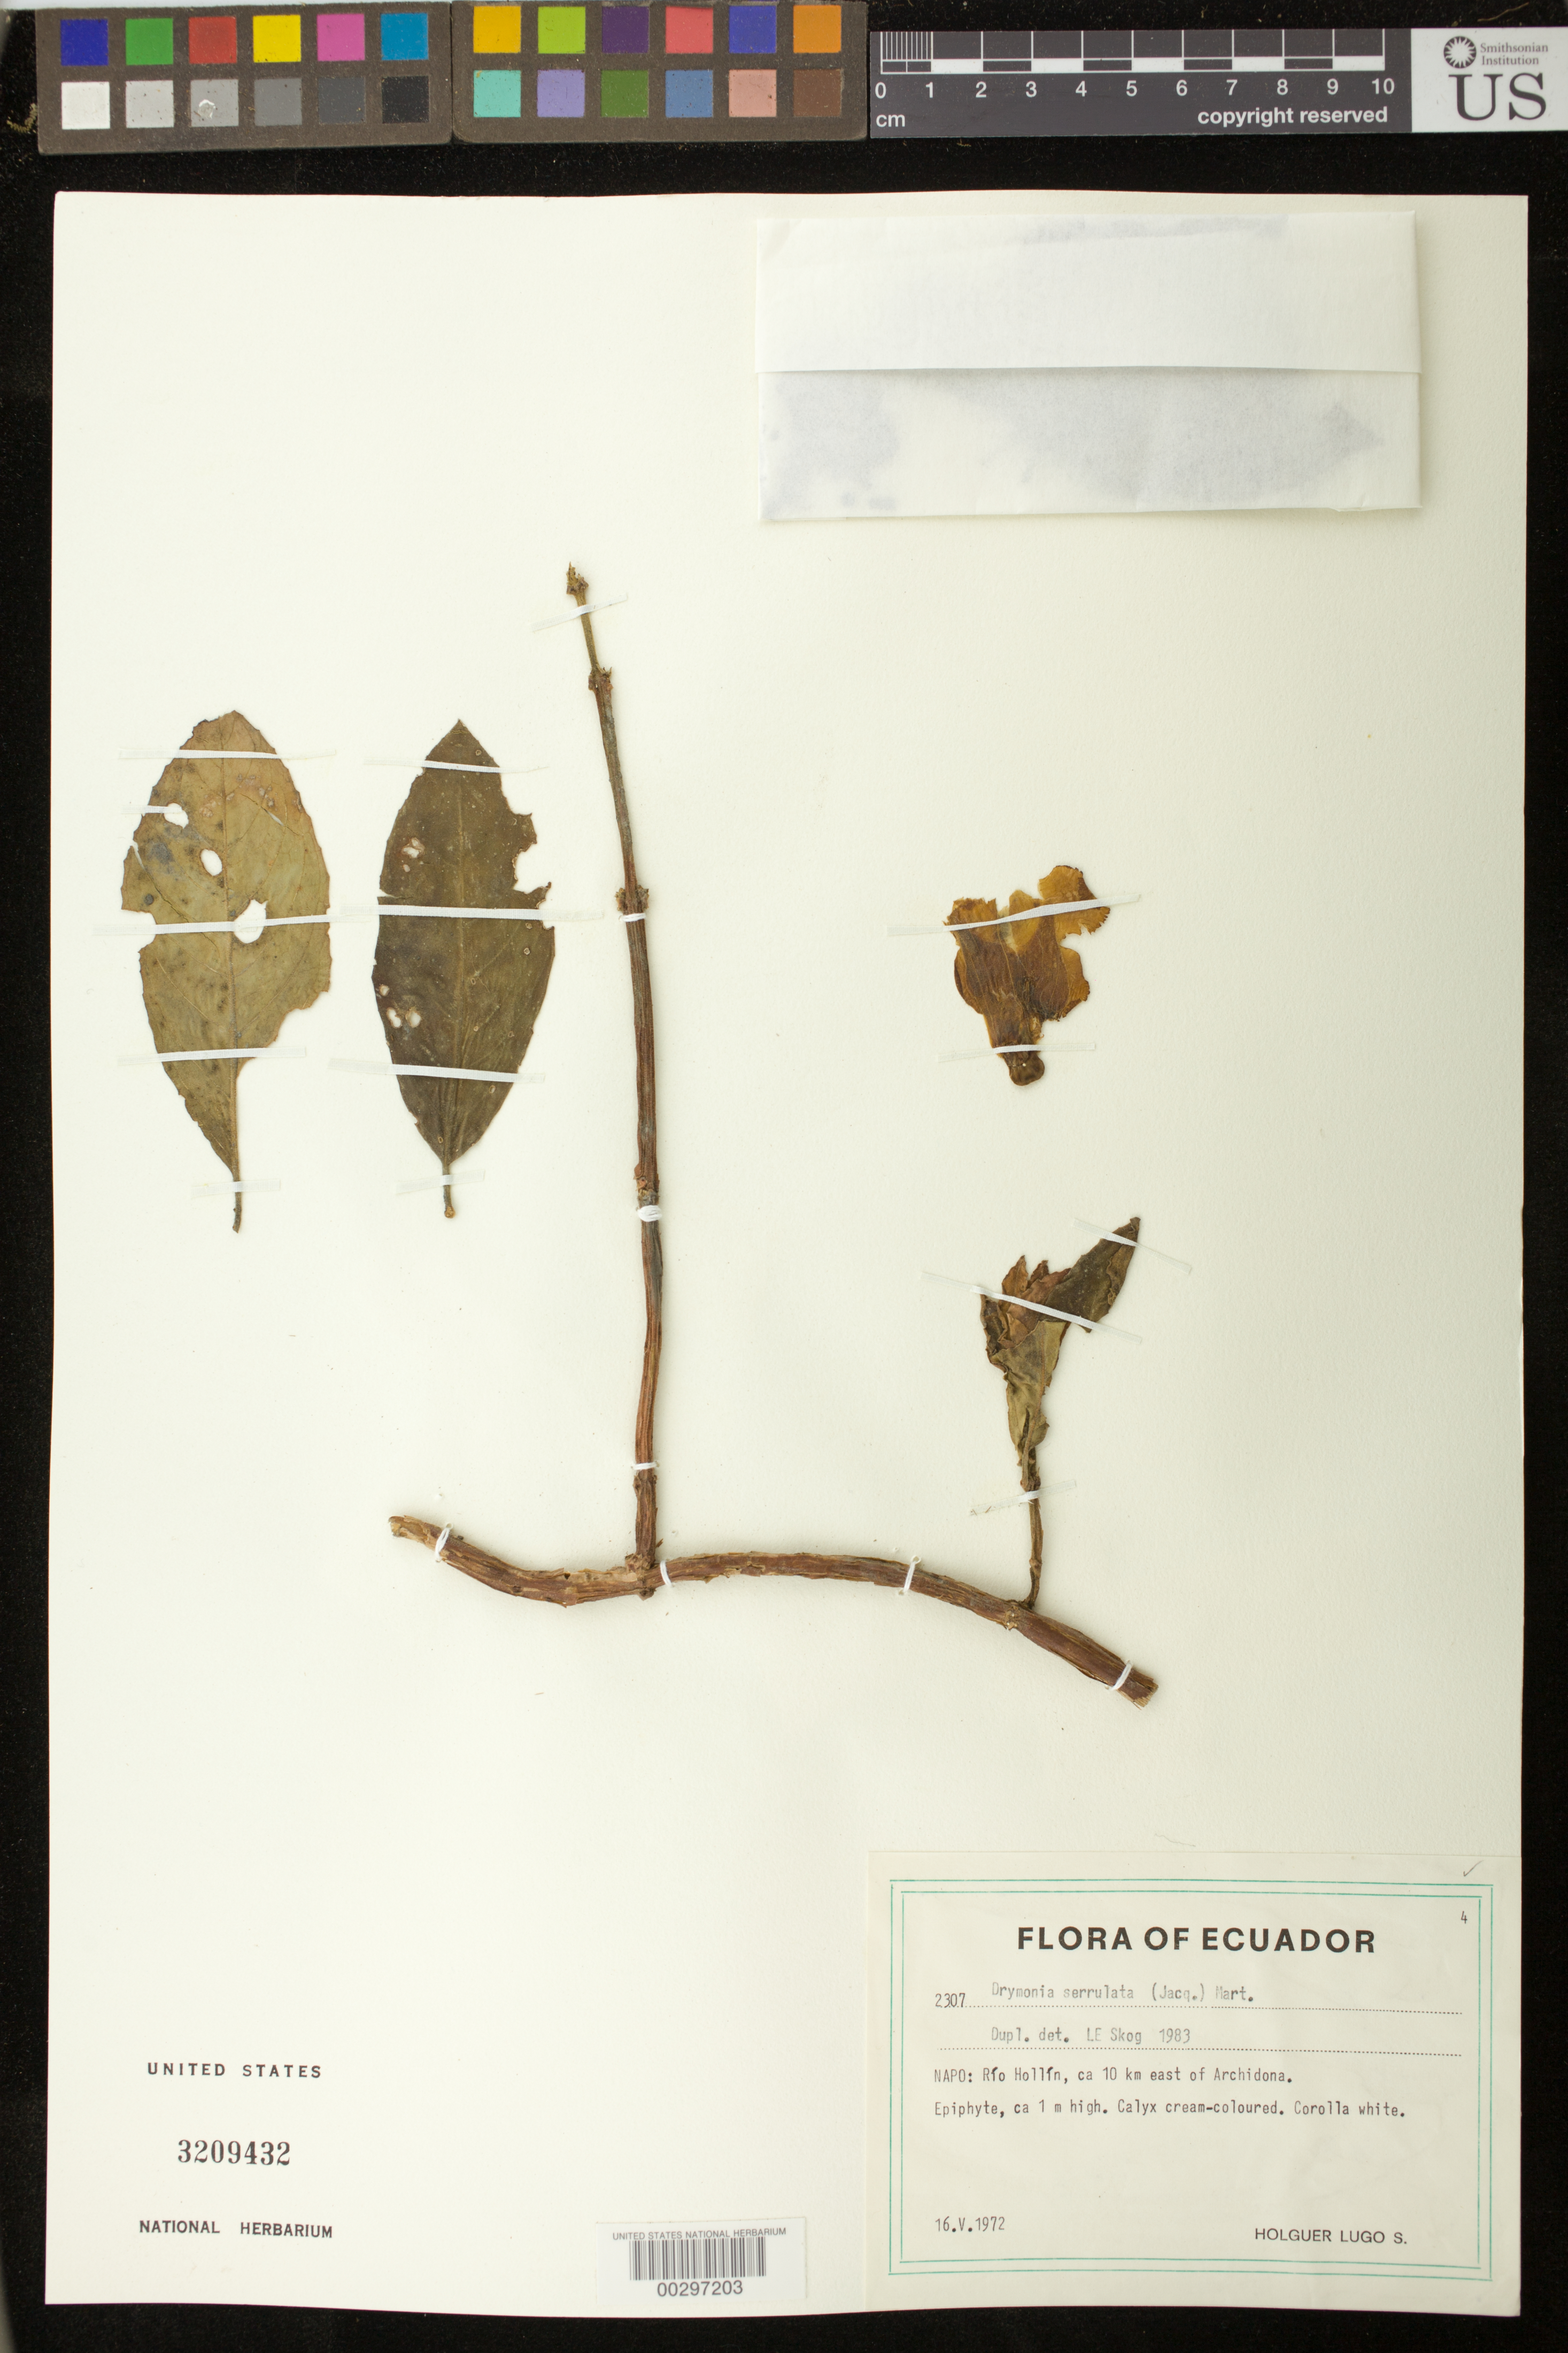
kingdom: Plantae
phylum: Tracheophyta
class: Magnoliopsida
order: Lamiales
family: Gesneriaceae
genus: Drymonia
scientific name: Drymonia serrulata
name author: (Jacq.) Mart.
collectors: H. Lugo S.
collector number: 2307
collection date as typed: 16 May 1972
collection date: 1972-05-16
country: Ecuador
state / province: Napo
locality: Rio Hollin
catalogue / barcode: US 3209432